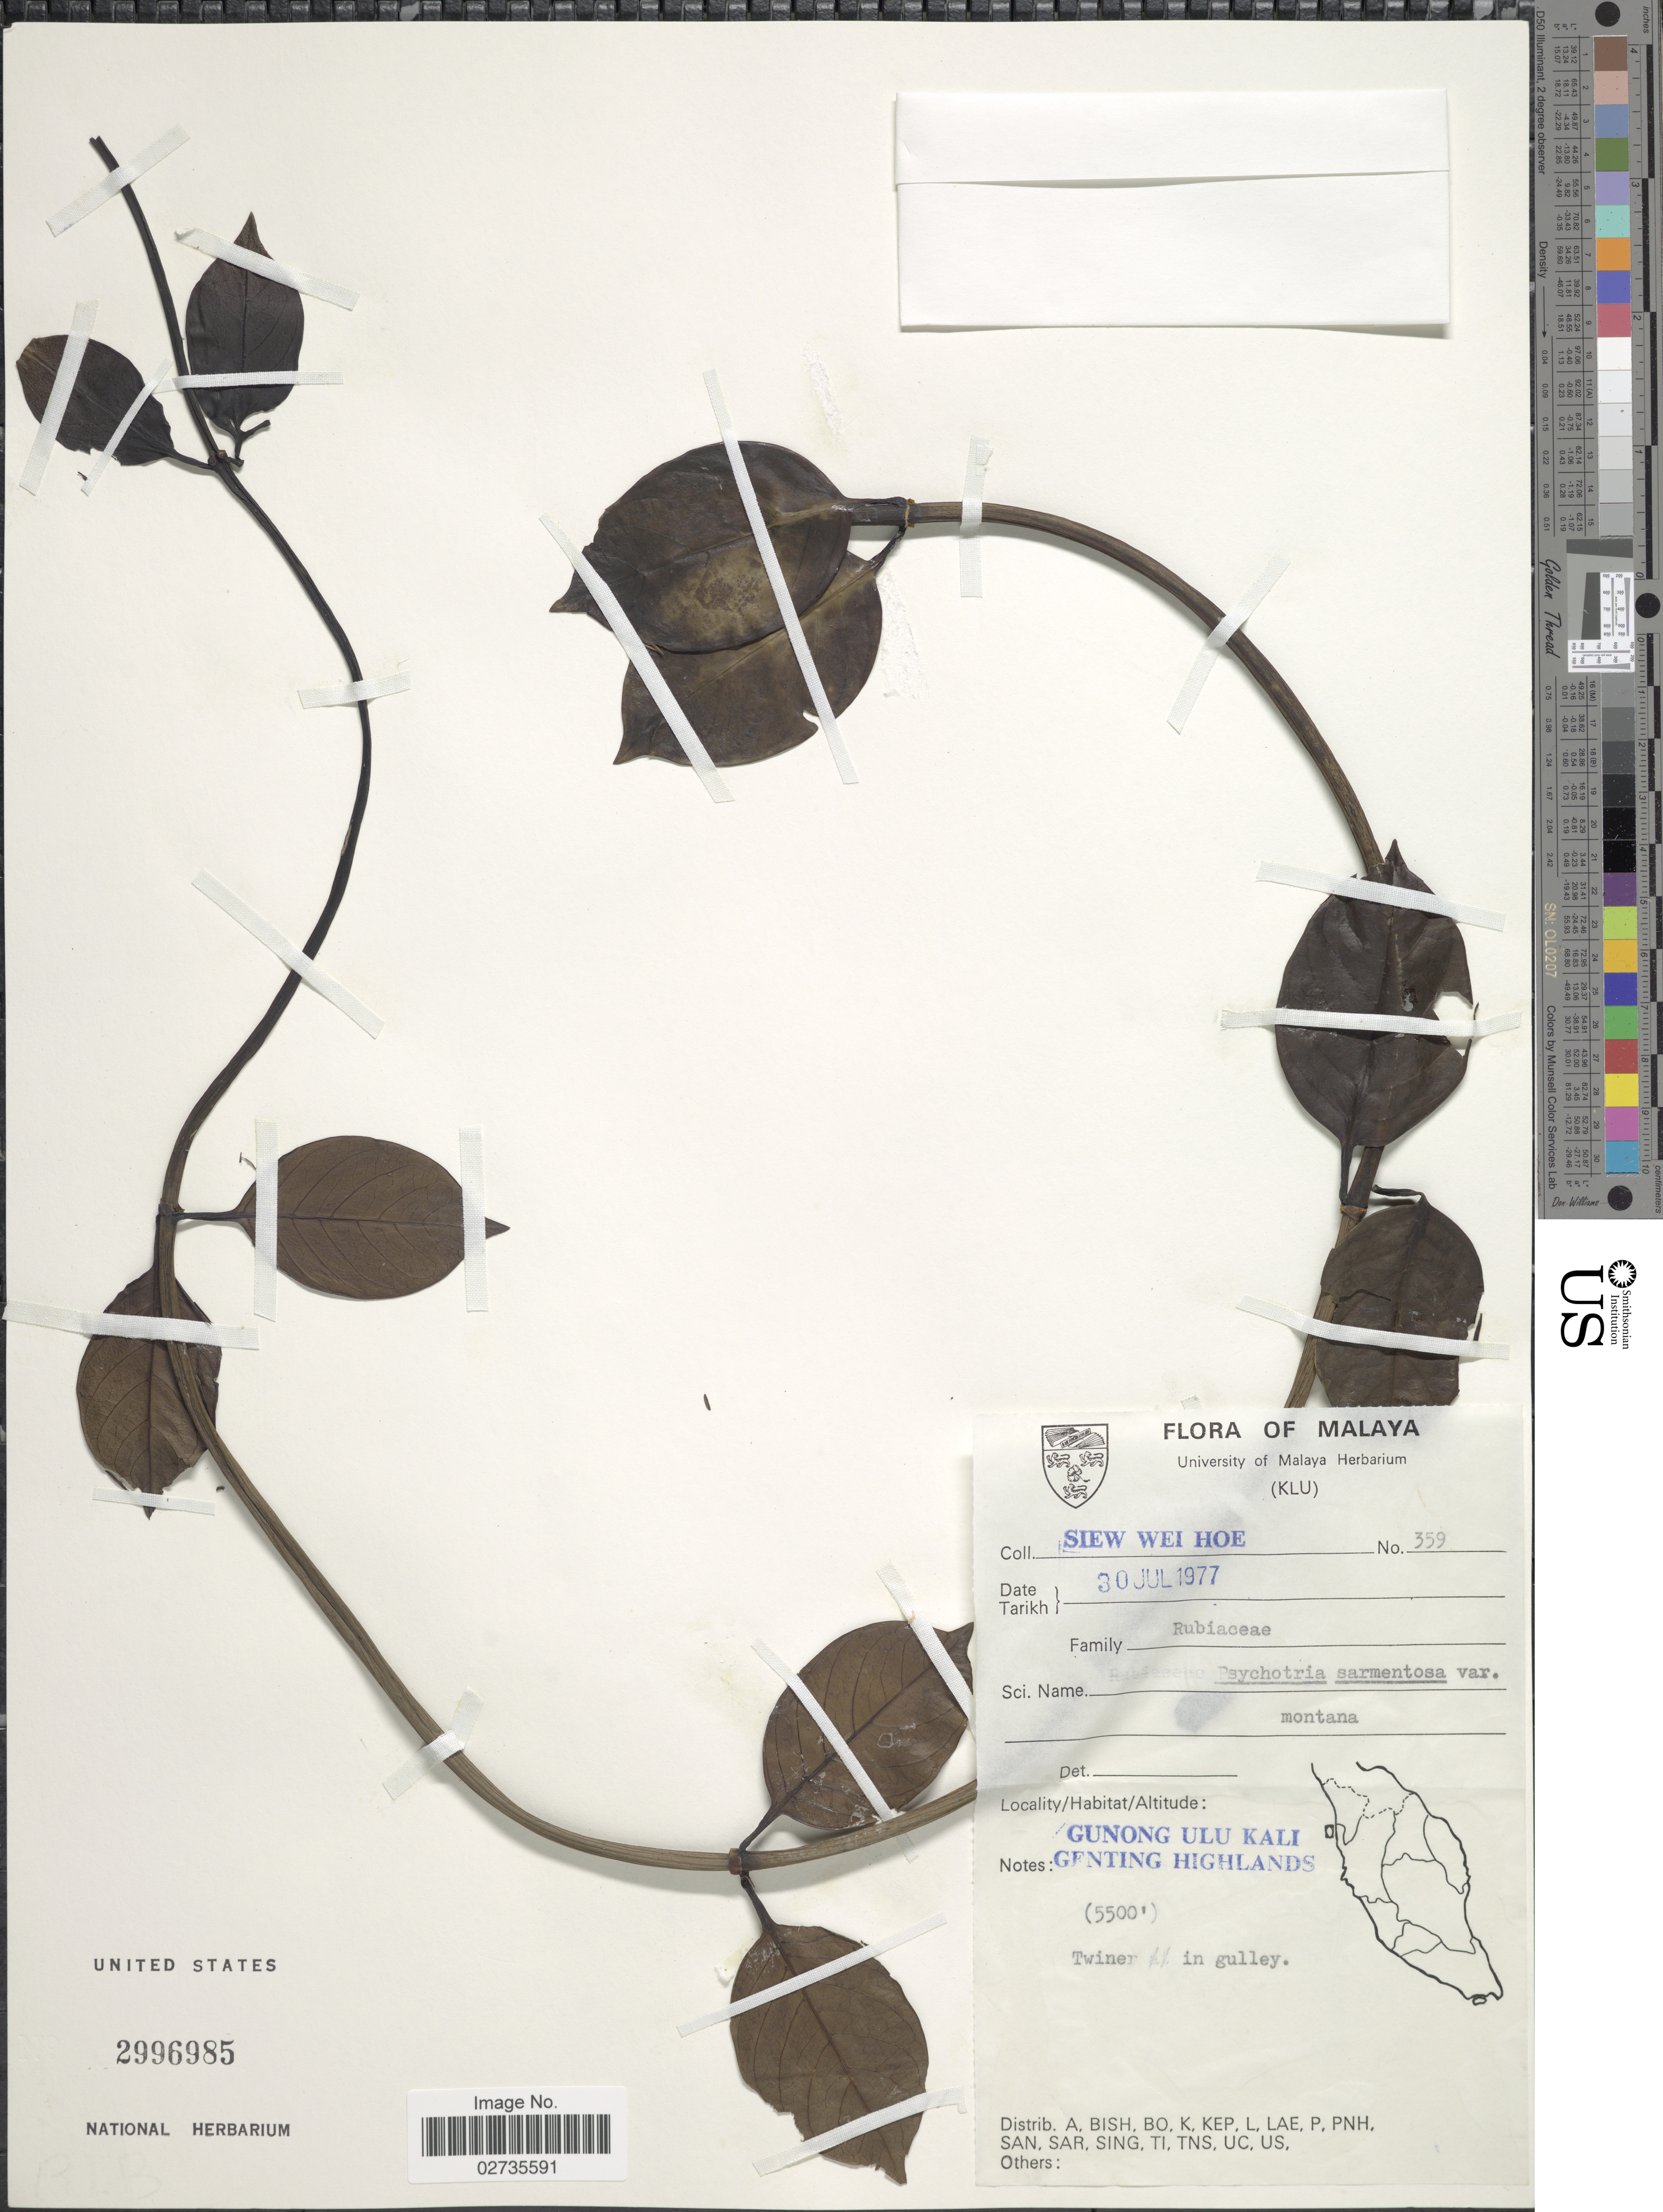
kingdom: Plantae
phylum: Tracheophyta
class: Magnoliopsida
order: Gentianales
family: Rubiaceae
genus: Psychotria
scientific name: Psychotria sarmentosa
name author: Blume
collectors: W. H. Siew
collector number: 359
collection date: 1977-07-30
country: Malaysia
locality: Malaya, Gunong Ulu Kali, Genting Highlands, Twiner in gulley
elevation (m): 1676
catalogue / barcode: US 2996985